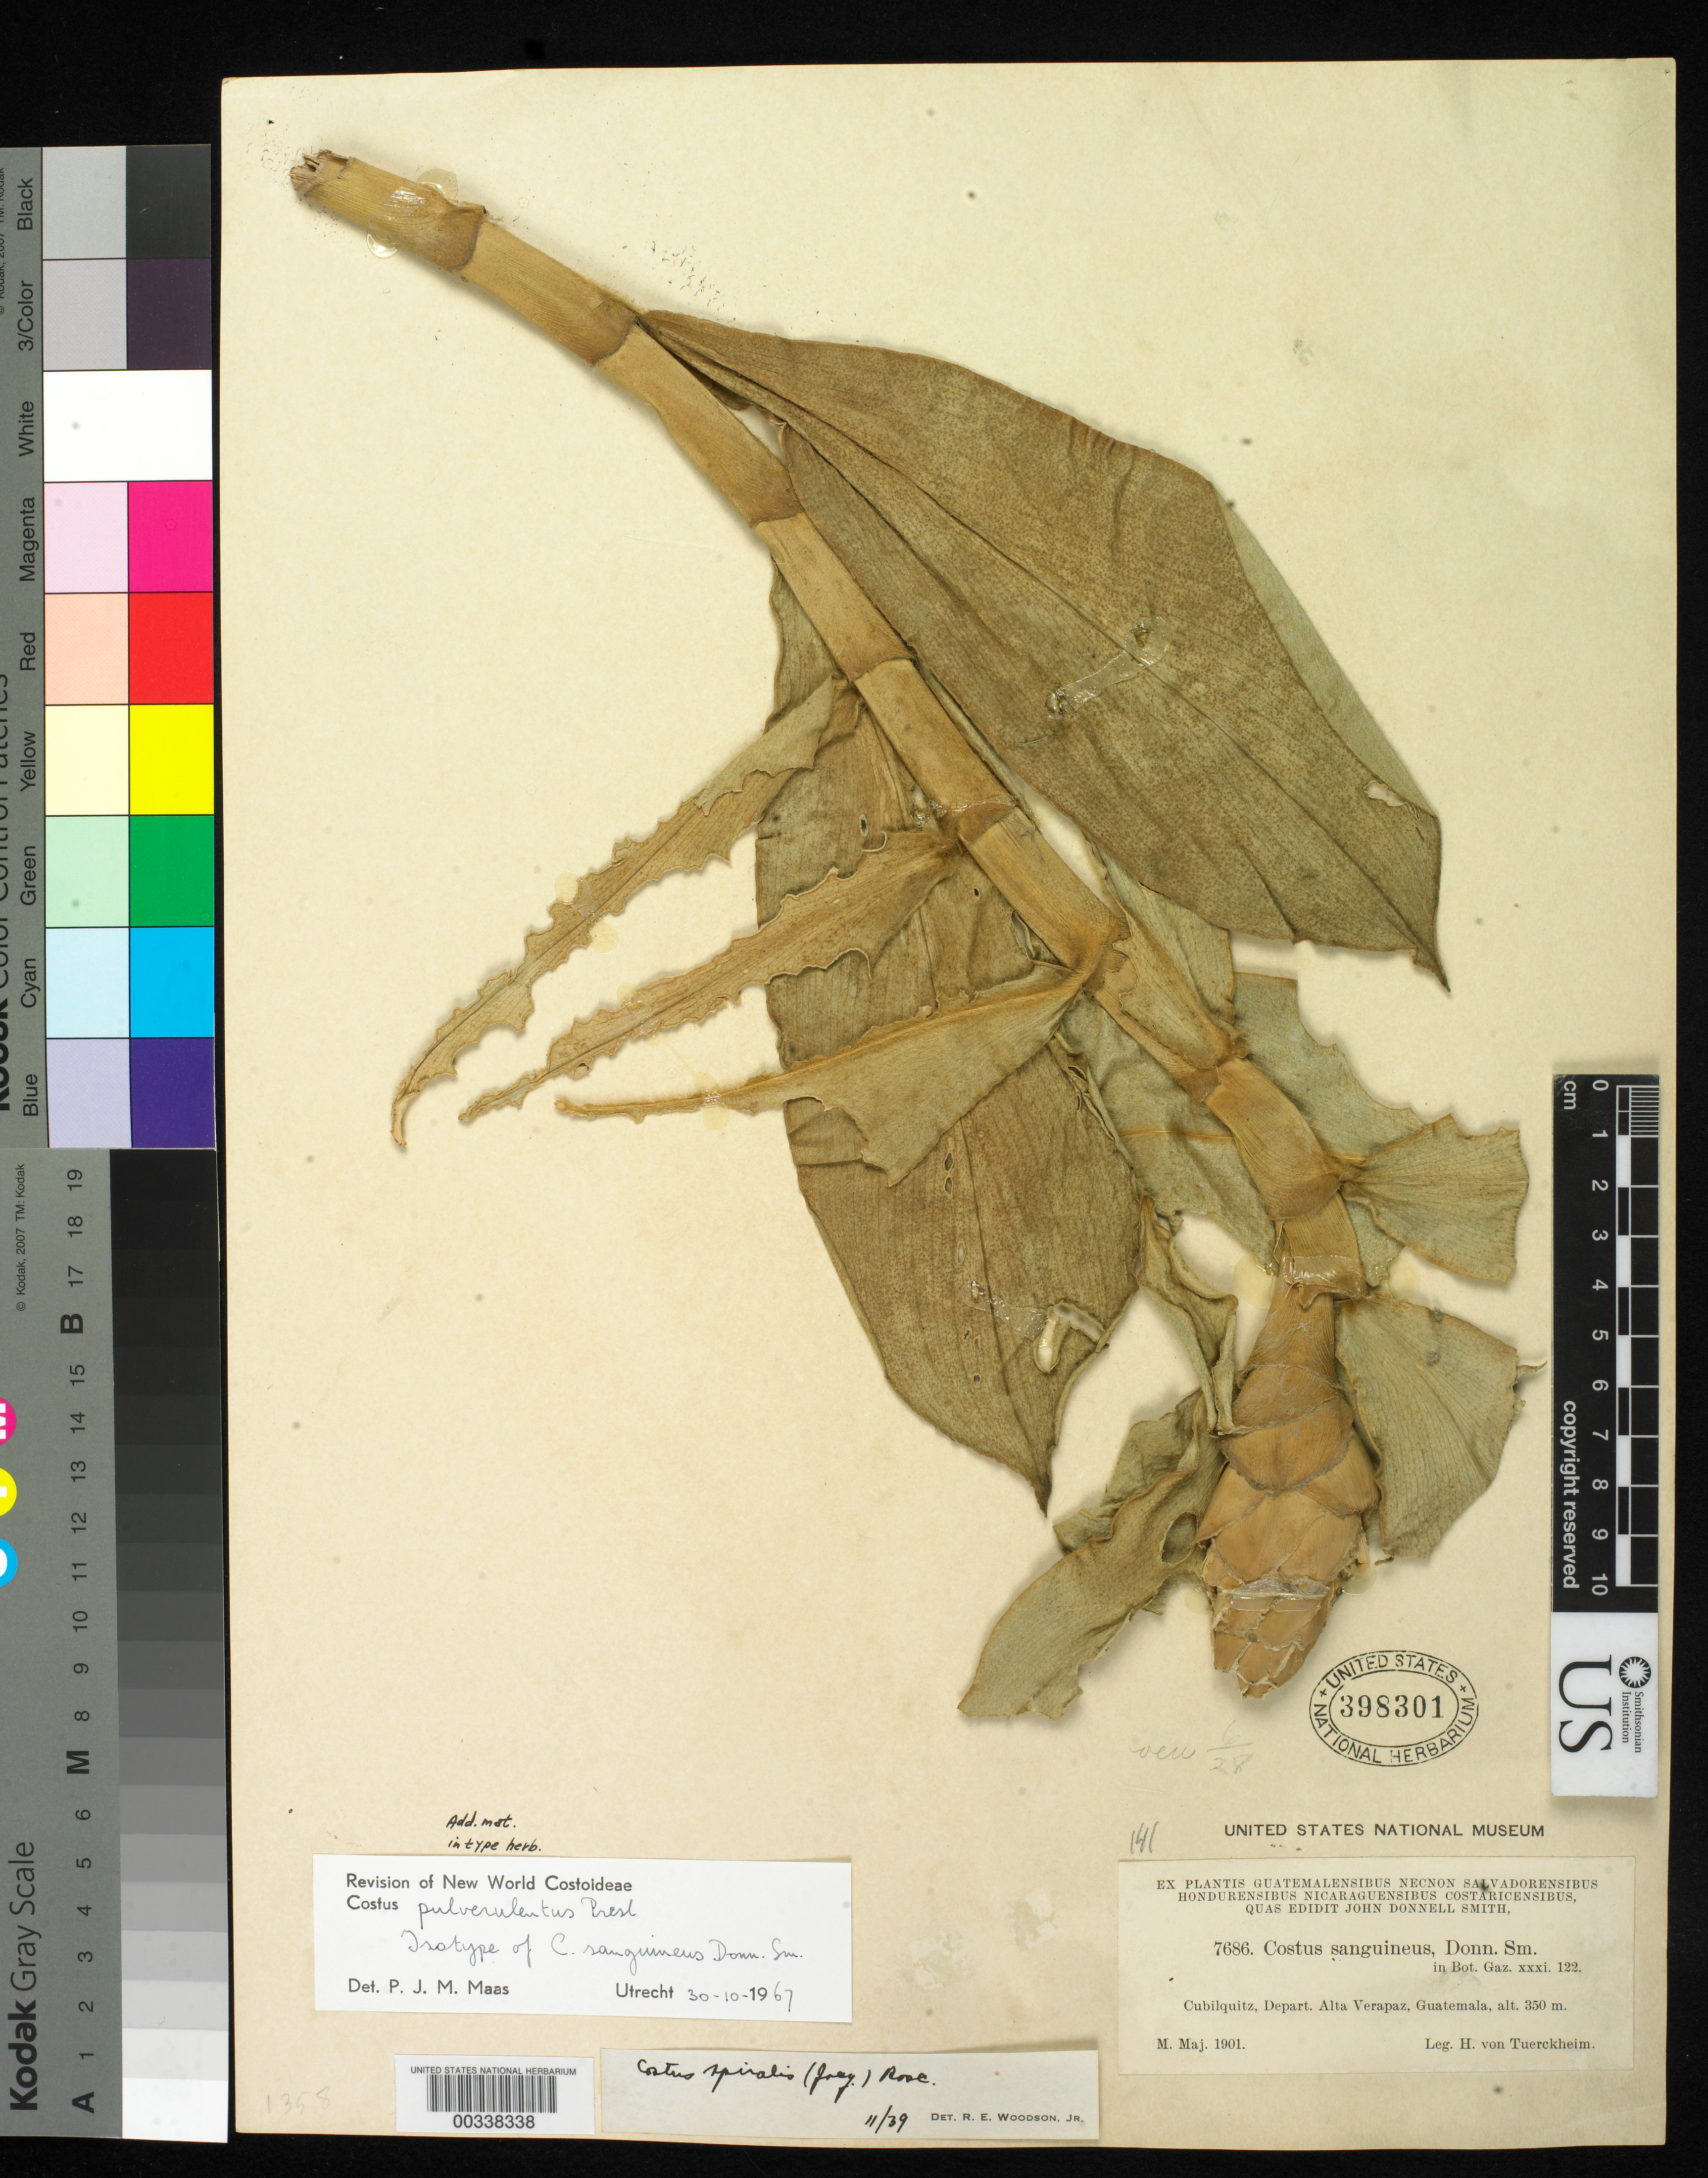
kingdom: Plantae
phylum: Tracheophyta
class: Liliopsida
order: Zingiberales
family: Costaceae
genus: Costus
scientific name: Costus sanguineus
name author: Donn. Sm.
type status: Isotype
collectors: H. von Türckheim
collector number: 7686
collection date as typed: May 1901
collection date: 1901-05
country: Guatemala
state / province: Alta Verapaz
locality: Cubilquitz.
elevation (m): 350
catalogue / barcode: US 398301